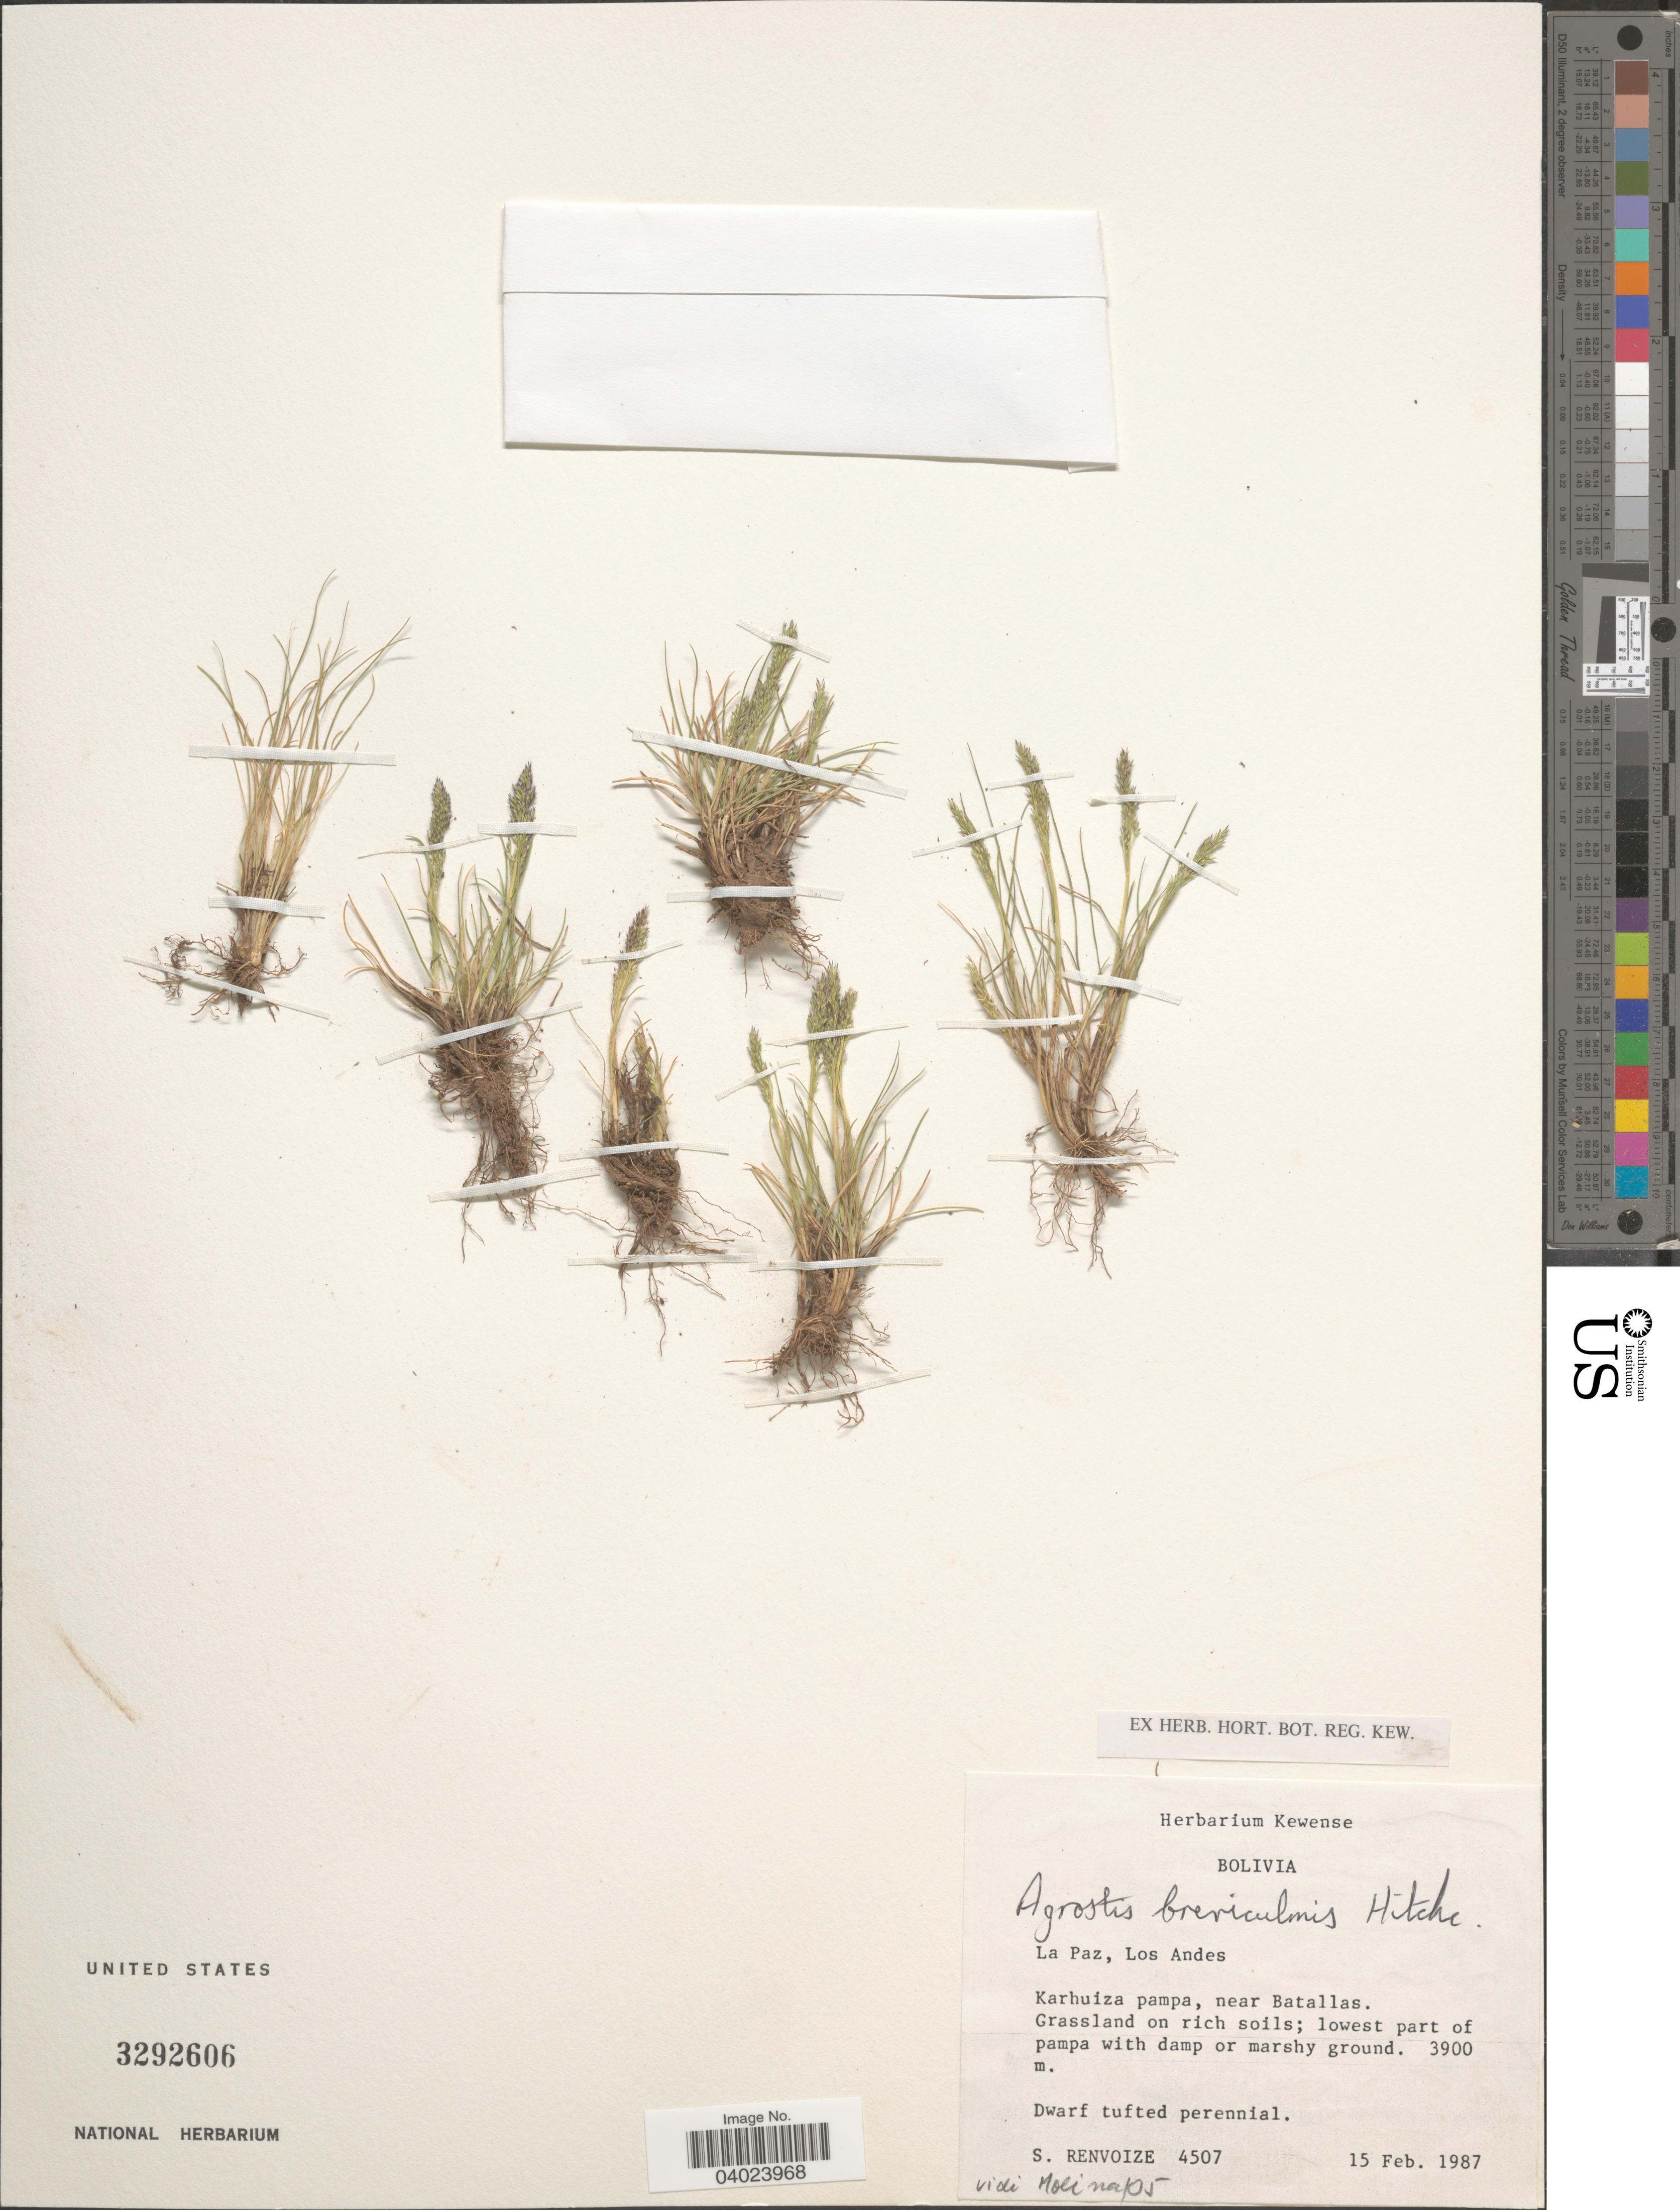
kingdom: Plantae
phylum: Tracheophyta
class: Liliopsida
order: Poales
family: Poaceae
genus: Agrostis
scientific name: Agrostis breviculmis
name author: Hitchc.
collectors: S. A. Renvoize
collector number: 4507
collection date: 1987-02-15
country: Bolivia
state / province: La Paz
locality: Los Andes. Karhuiza pampa, near Batallas.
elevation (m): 3900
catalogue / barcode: US 3292606